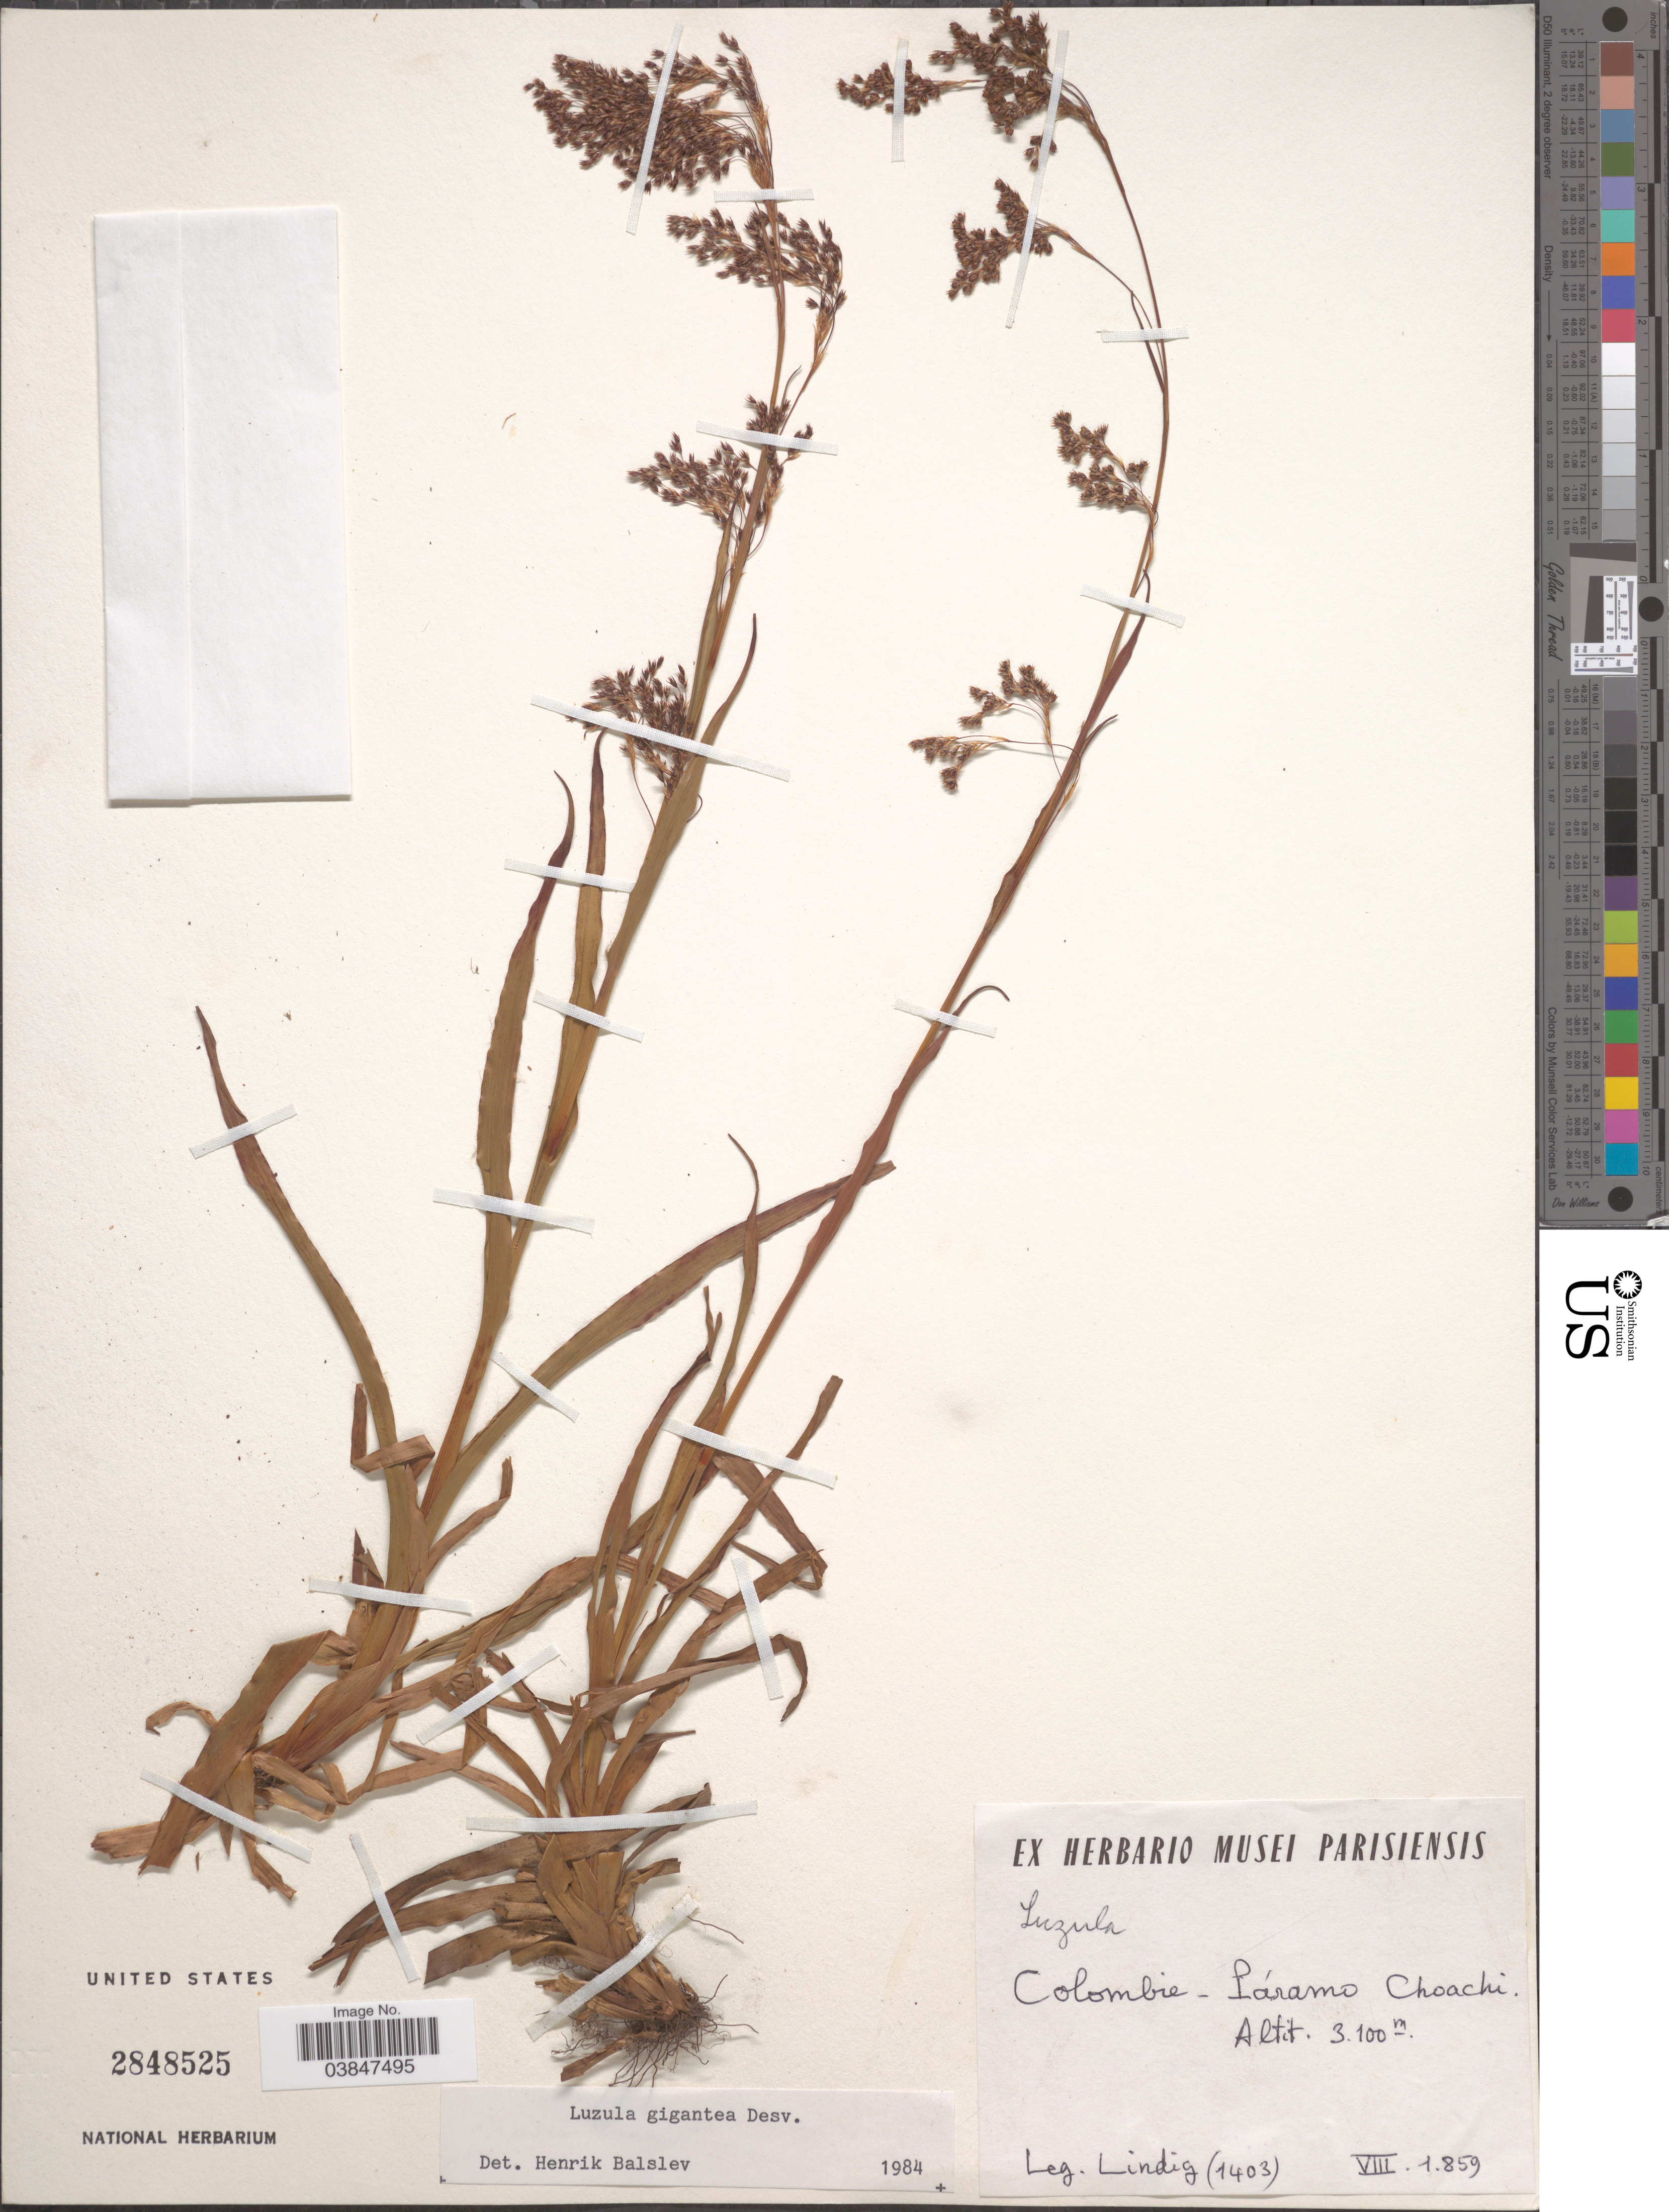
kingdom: Plantae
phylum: Tracheophyta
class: Liliopsida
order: Poales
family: Juncaceae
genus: Luzula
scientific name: Luzula gigantea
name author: Desv.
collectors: -. Lindig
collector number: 1403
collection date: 1859-08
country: Colombia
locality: Páramo Choachi.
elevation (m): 3100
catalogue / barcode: US 2848525